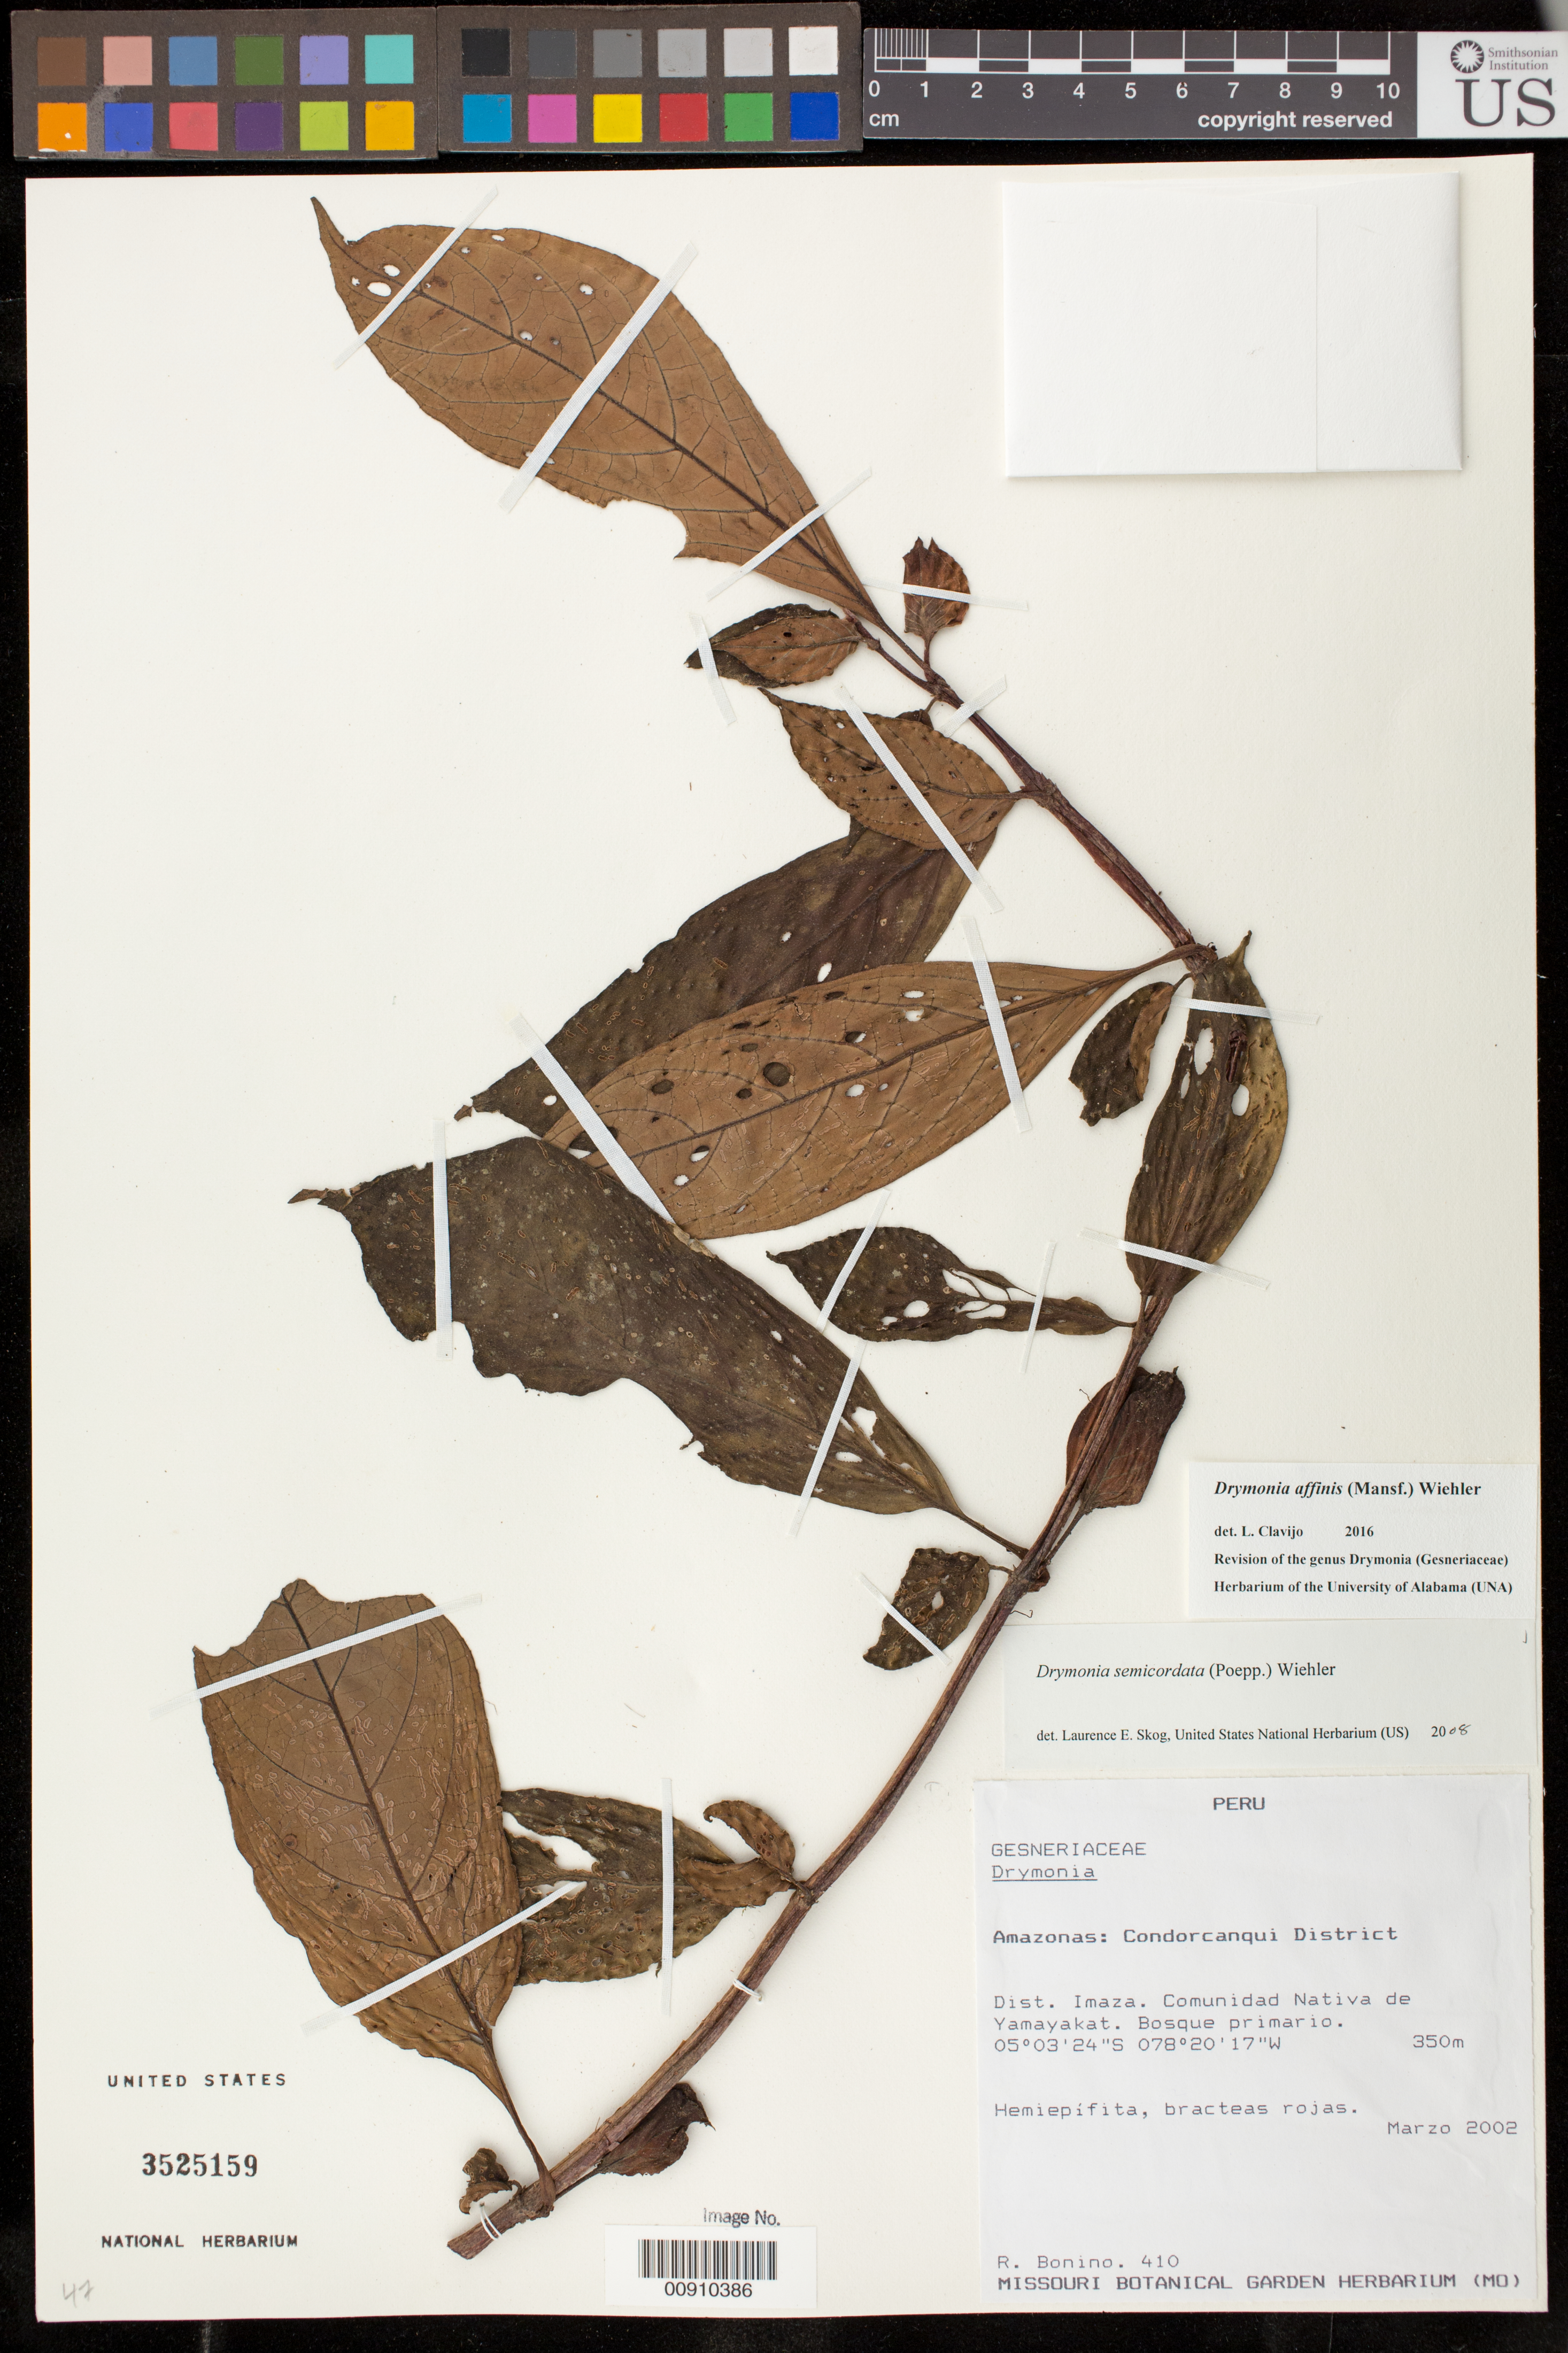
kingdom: Plantae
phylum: Tracheophyta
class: Magnoliopsida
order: Lamiales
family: Gesneriaceae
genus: Drymonia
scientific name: Drymonia affinis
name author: (Mansf.) Wiehler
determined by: Clavijo, L.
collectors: R. Bonino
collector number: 410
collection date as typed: Mar 2002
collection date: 2002-03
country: Peru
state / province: Amazonas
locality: Amazonas: Condorcanqui District. Dist. Imaza. Comunidad nativa de Yamayakat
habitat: Bosque primario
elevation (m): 350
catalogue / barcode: US 3525159